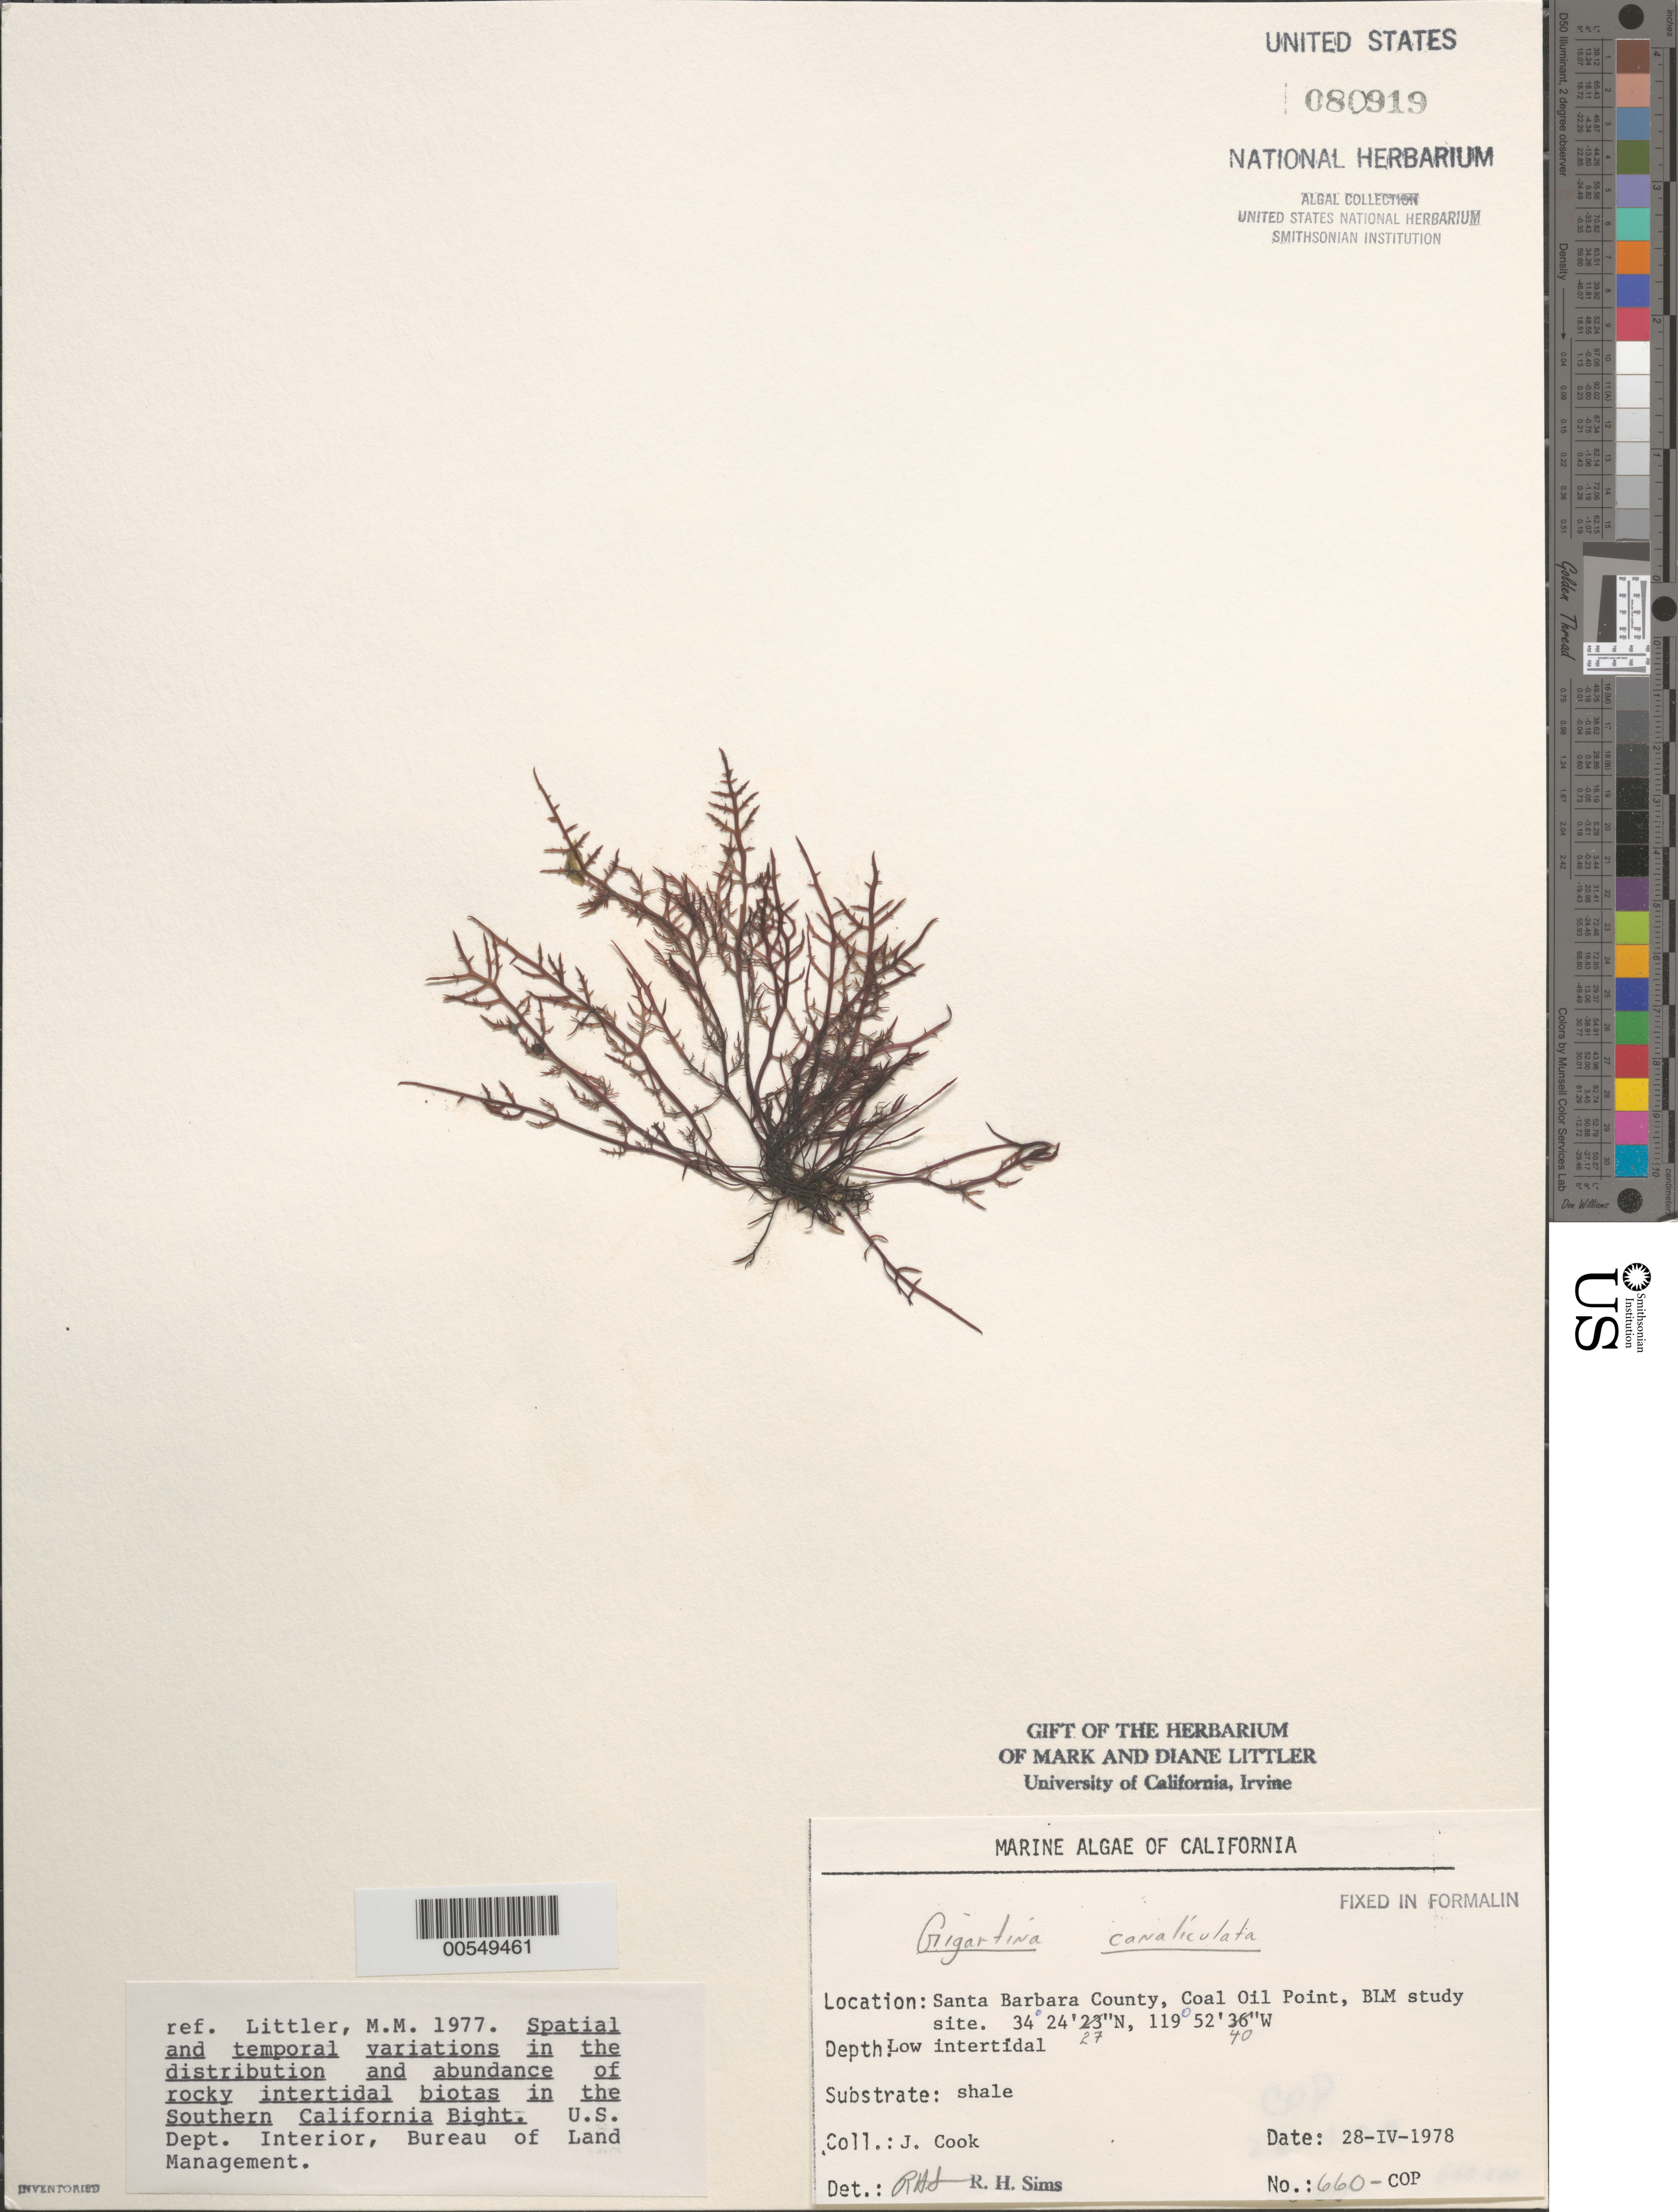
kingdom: Plantae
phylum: Rhodophyta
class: Florideophyceae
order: Gigartinales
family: Gigartinaceae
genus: Chondracanthus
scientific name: Chondracanthus canaliculatus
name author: (Harv.) Guiry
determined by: Algae name updating Project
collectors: J. Cook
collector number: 660-COP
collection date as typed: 28 Apr 1978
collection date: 1978-04-28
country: United States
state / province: California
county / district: Santa Barbara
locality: Coal Oil Point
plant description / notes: BLM-SOCALBIGHT Rocky Intertidal Survey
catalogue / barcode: US 80919